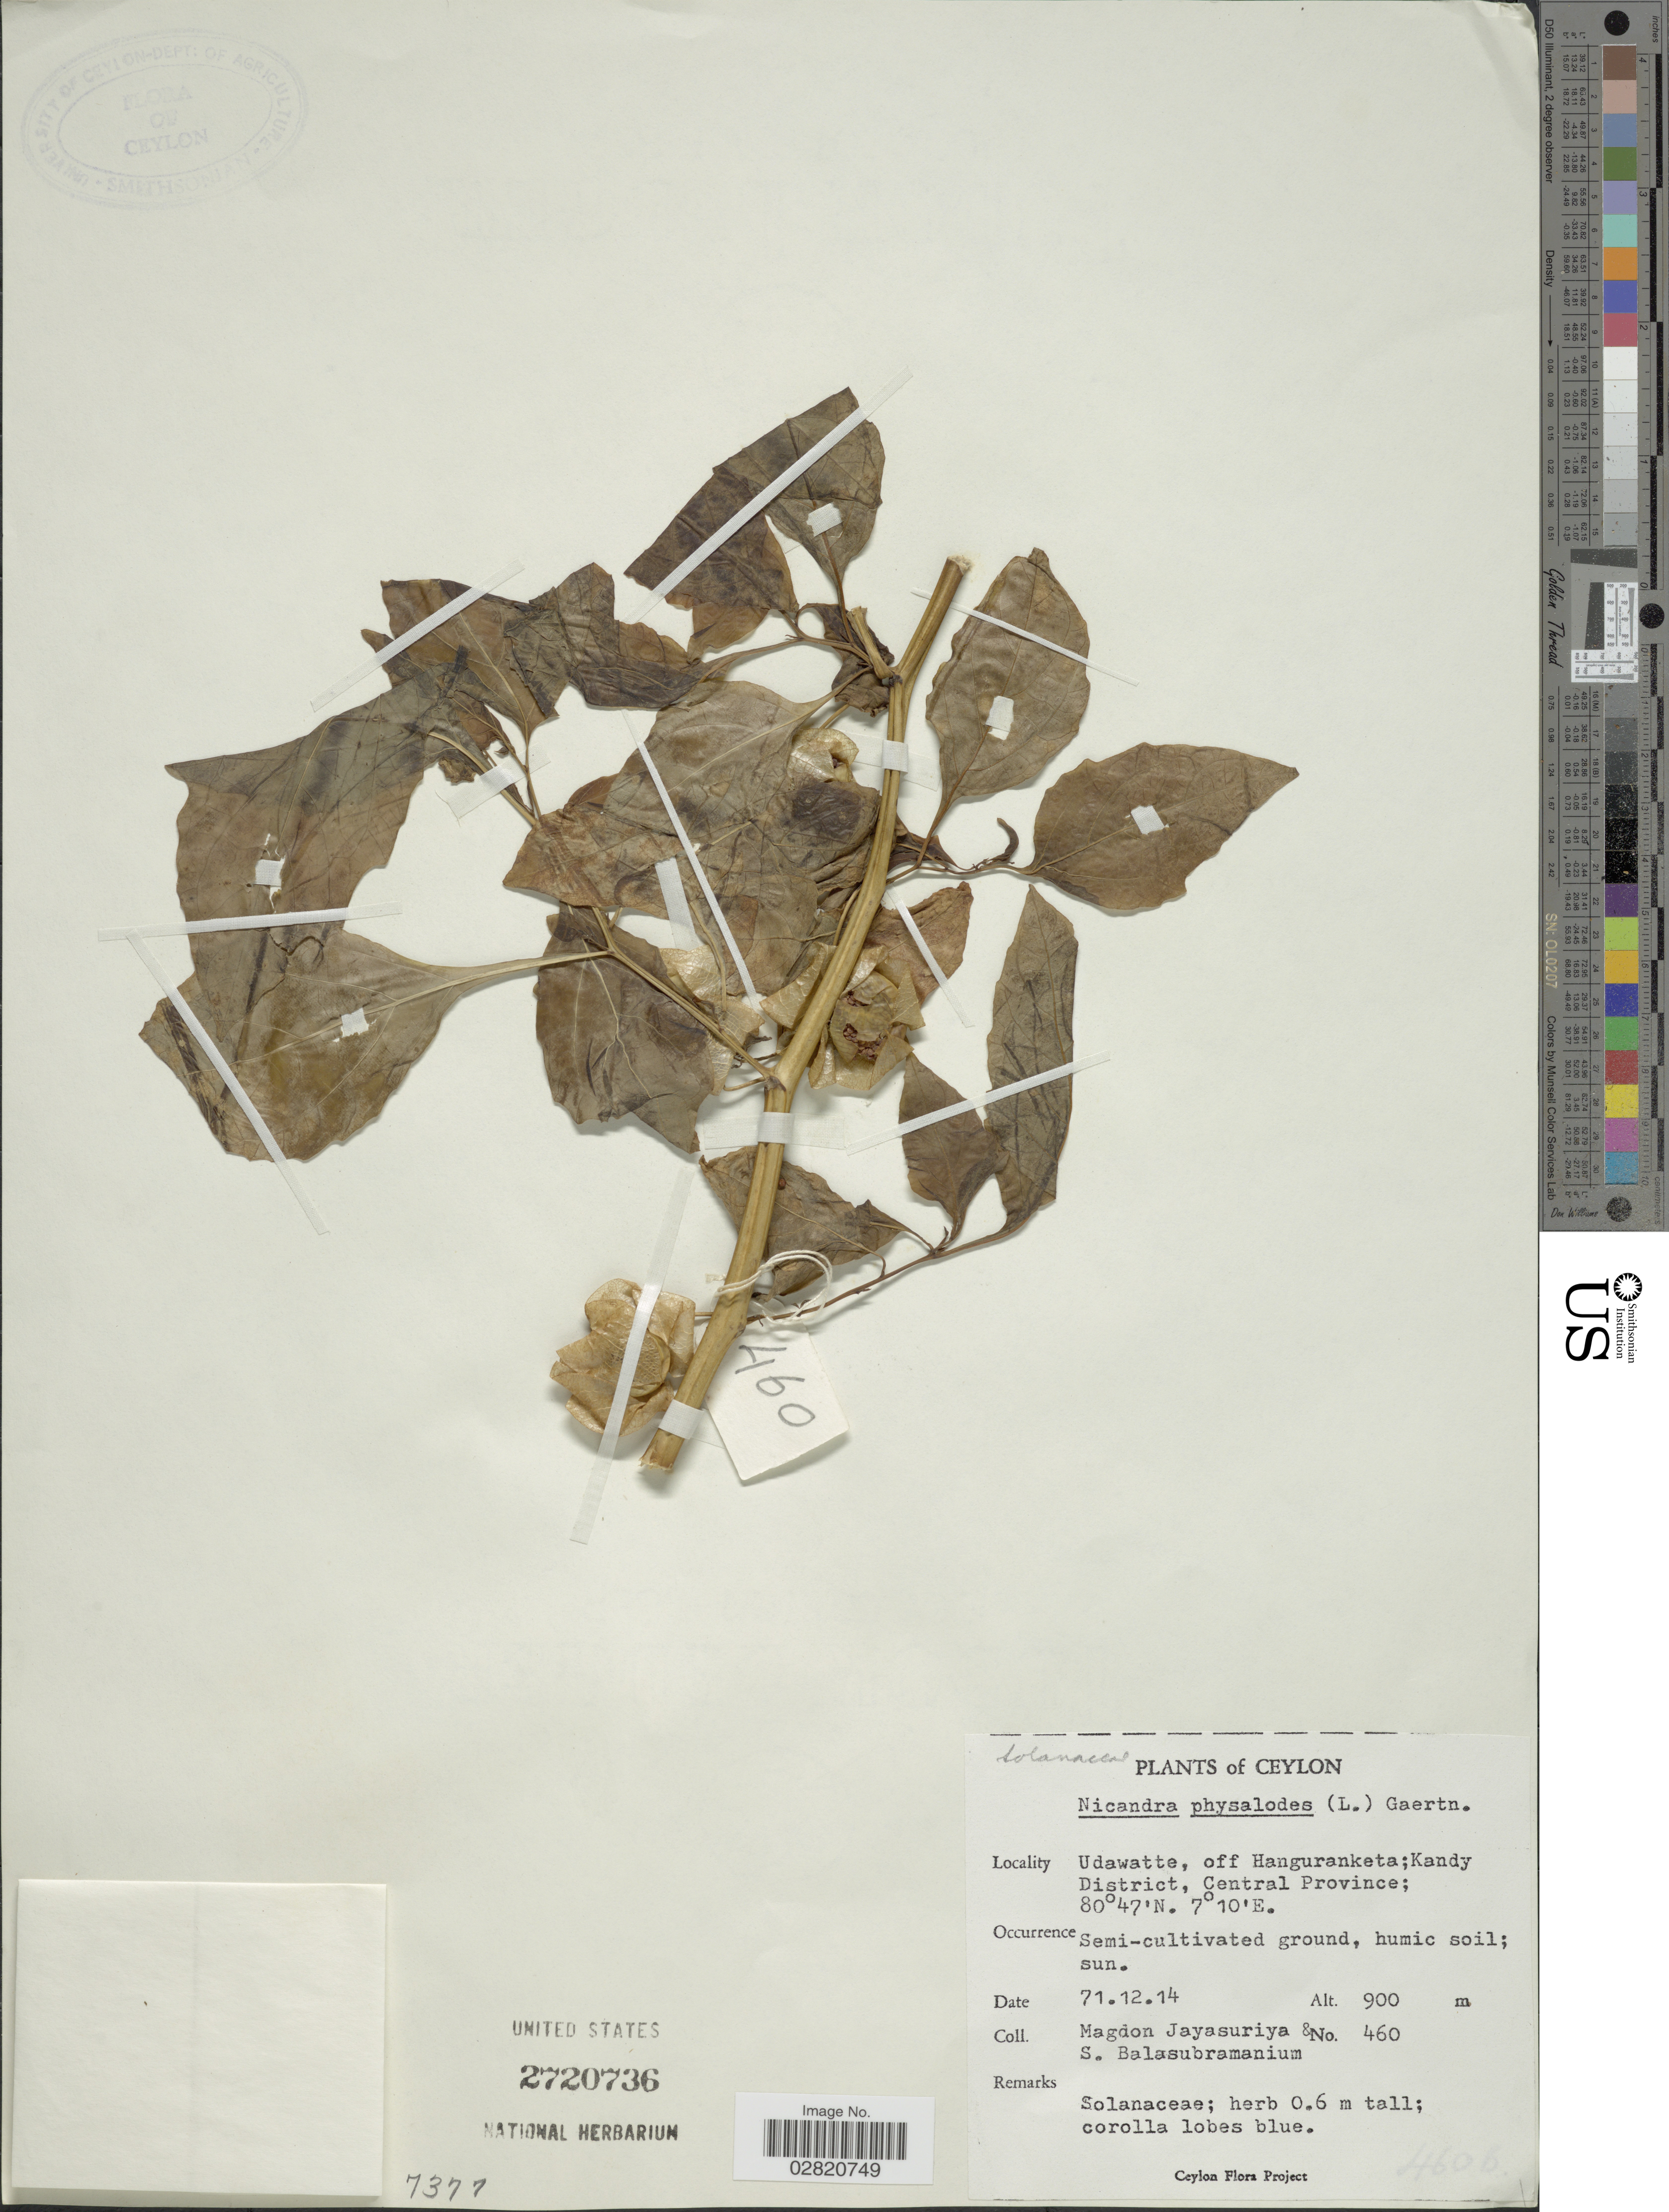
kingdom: Plantae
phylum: Tracheophyta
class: Magnoliopsida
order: Solanales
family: Solanaceae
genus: Nicandra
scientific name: Nicandra physalodes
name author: (L.) Gaertn.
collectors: A. H. Jayasuriya & S. Balasubramanium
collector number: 460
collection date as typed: Transcribed d/m/y: 14/12/71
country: Sri Lanka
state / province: Central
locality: Ceylon. Udawatte, off Hanguranketa; Kandy District, Central Province.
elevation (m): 900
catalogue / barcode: US 2720736